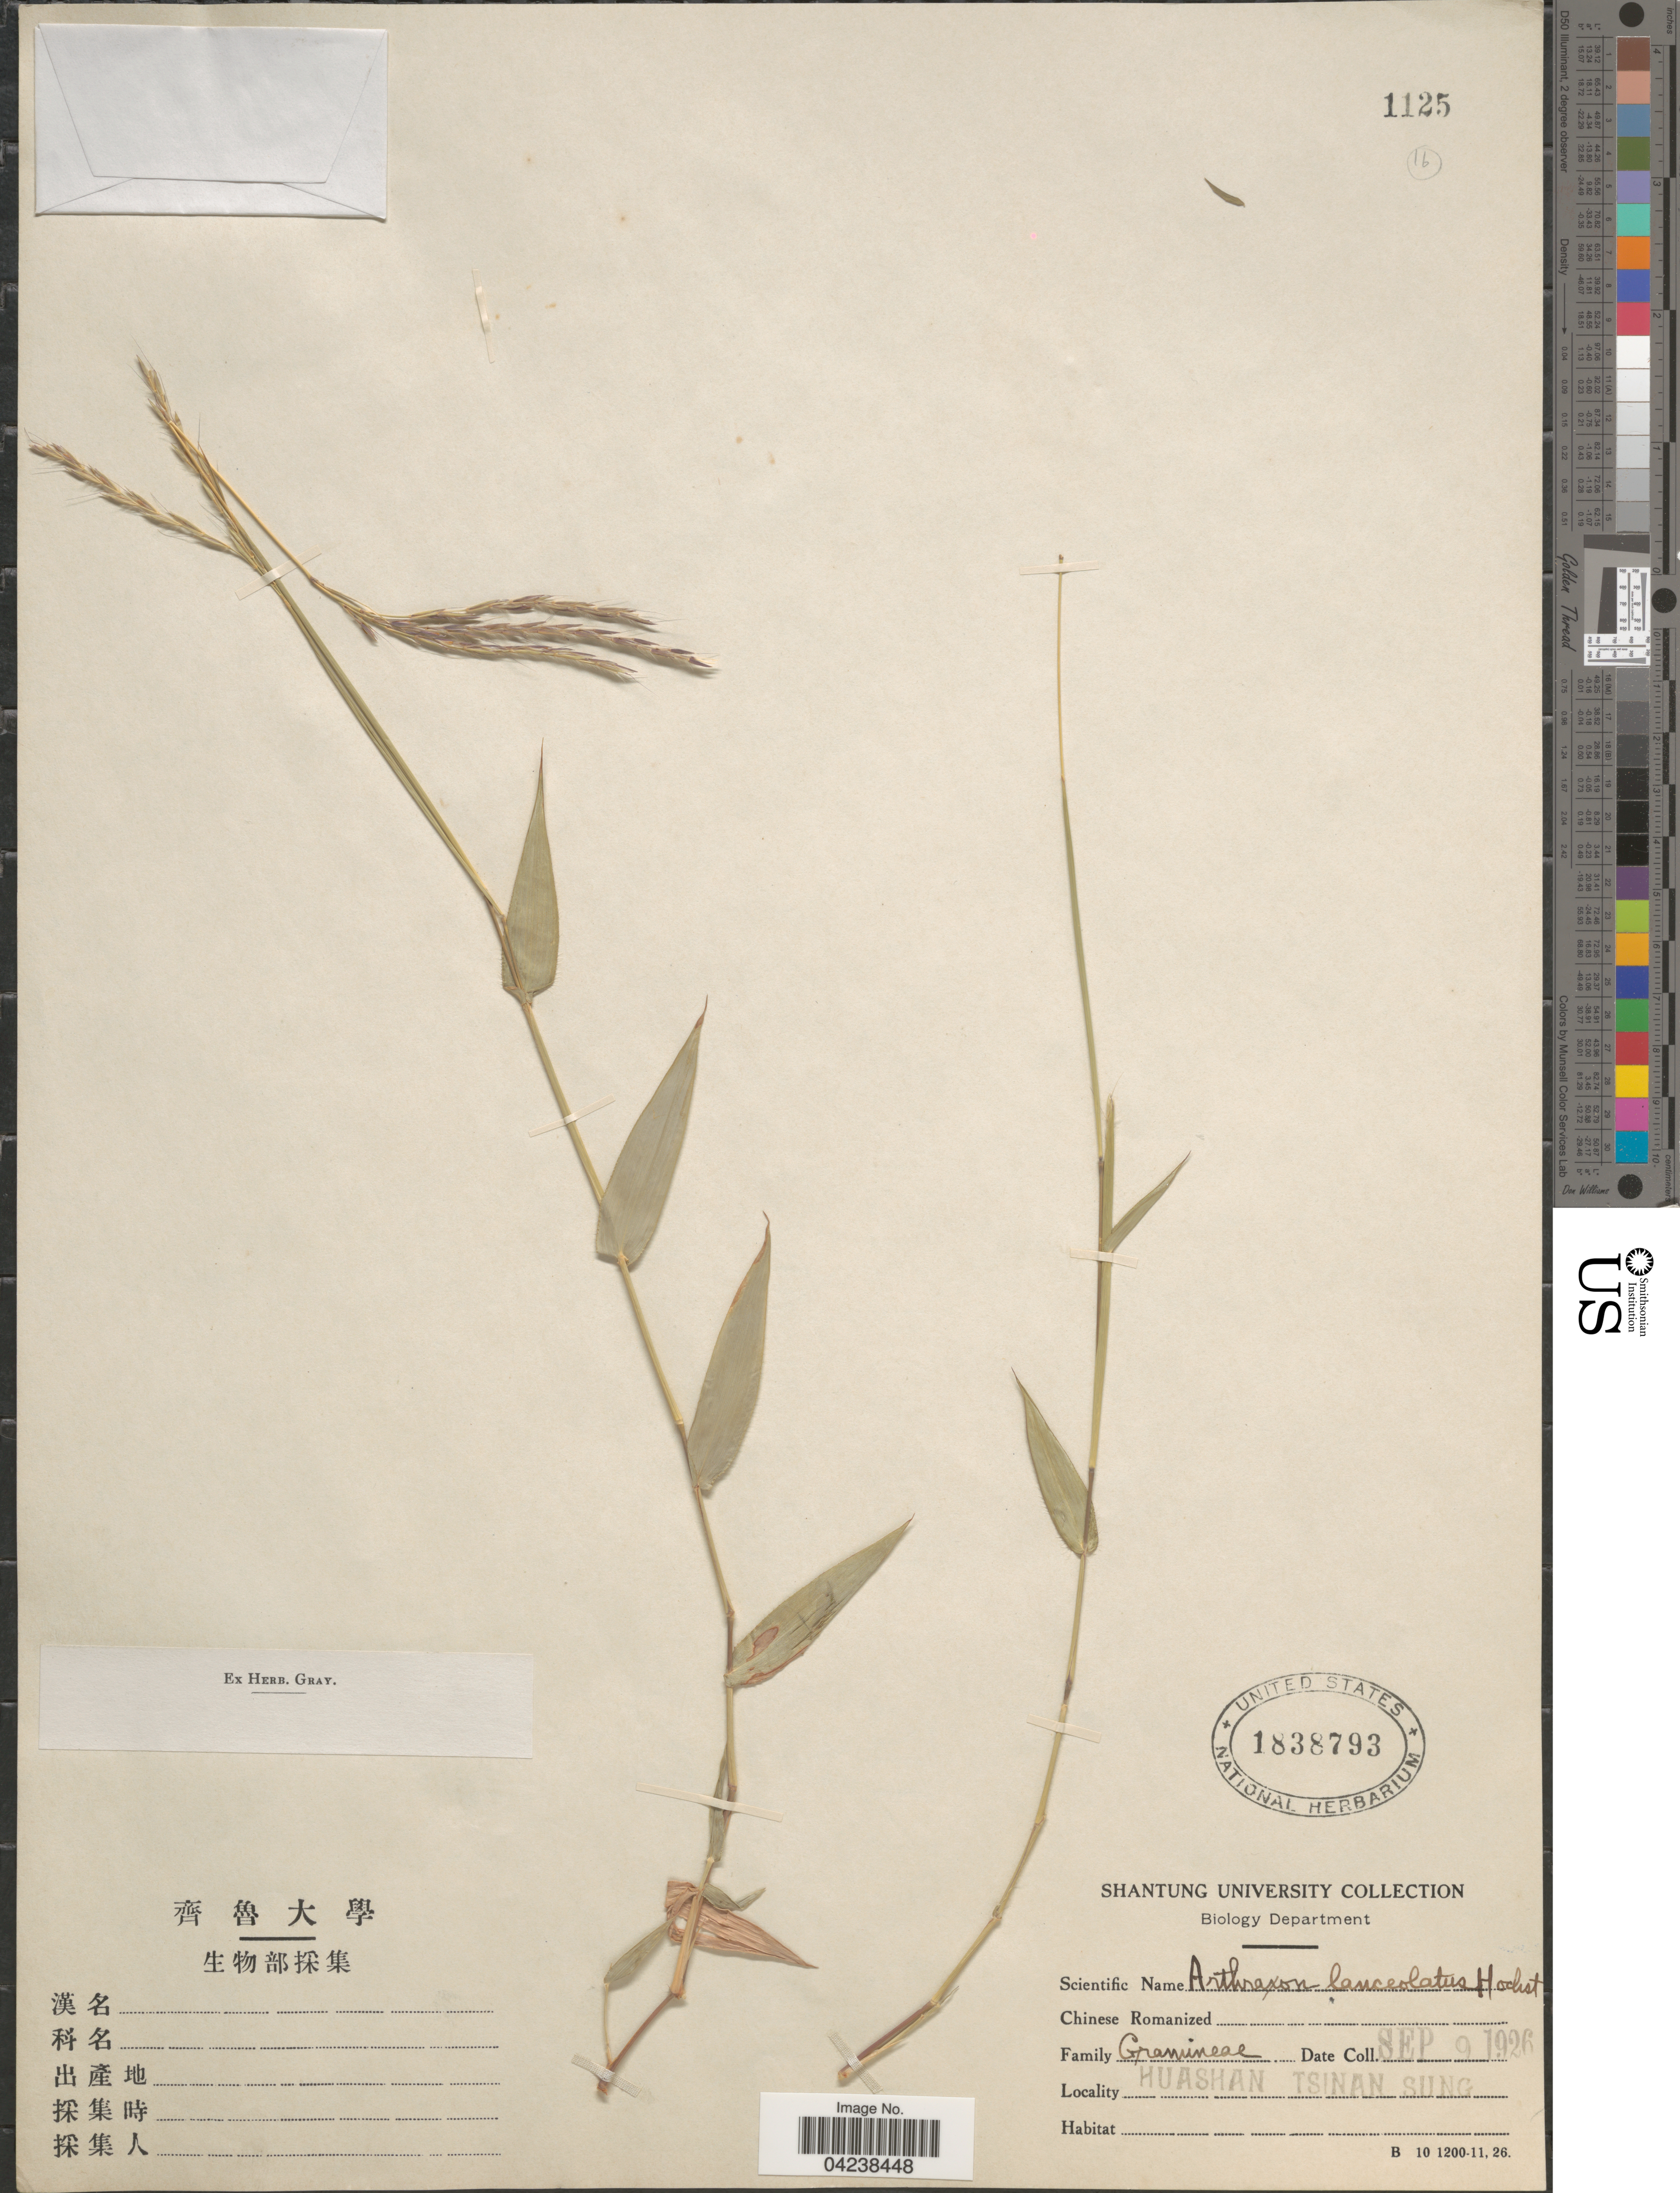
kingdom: Plantae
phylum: Tracheophyta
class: Liliopsida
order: Poales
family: Poaceae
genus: Arthraxon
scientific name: Arthraxon lanceolatus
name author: (Roxb.) Hochst.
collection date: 1926-09-09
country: China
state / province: Shandong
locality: Huashan Tsinan Sung.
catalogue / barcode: US 1838793